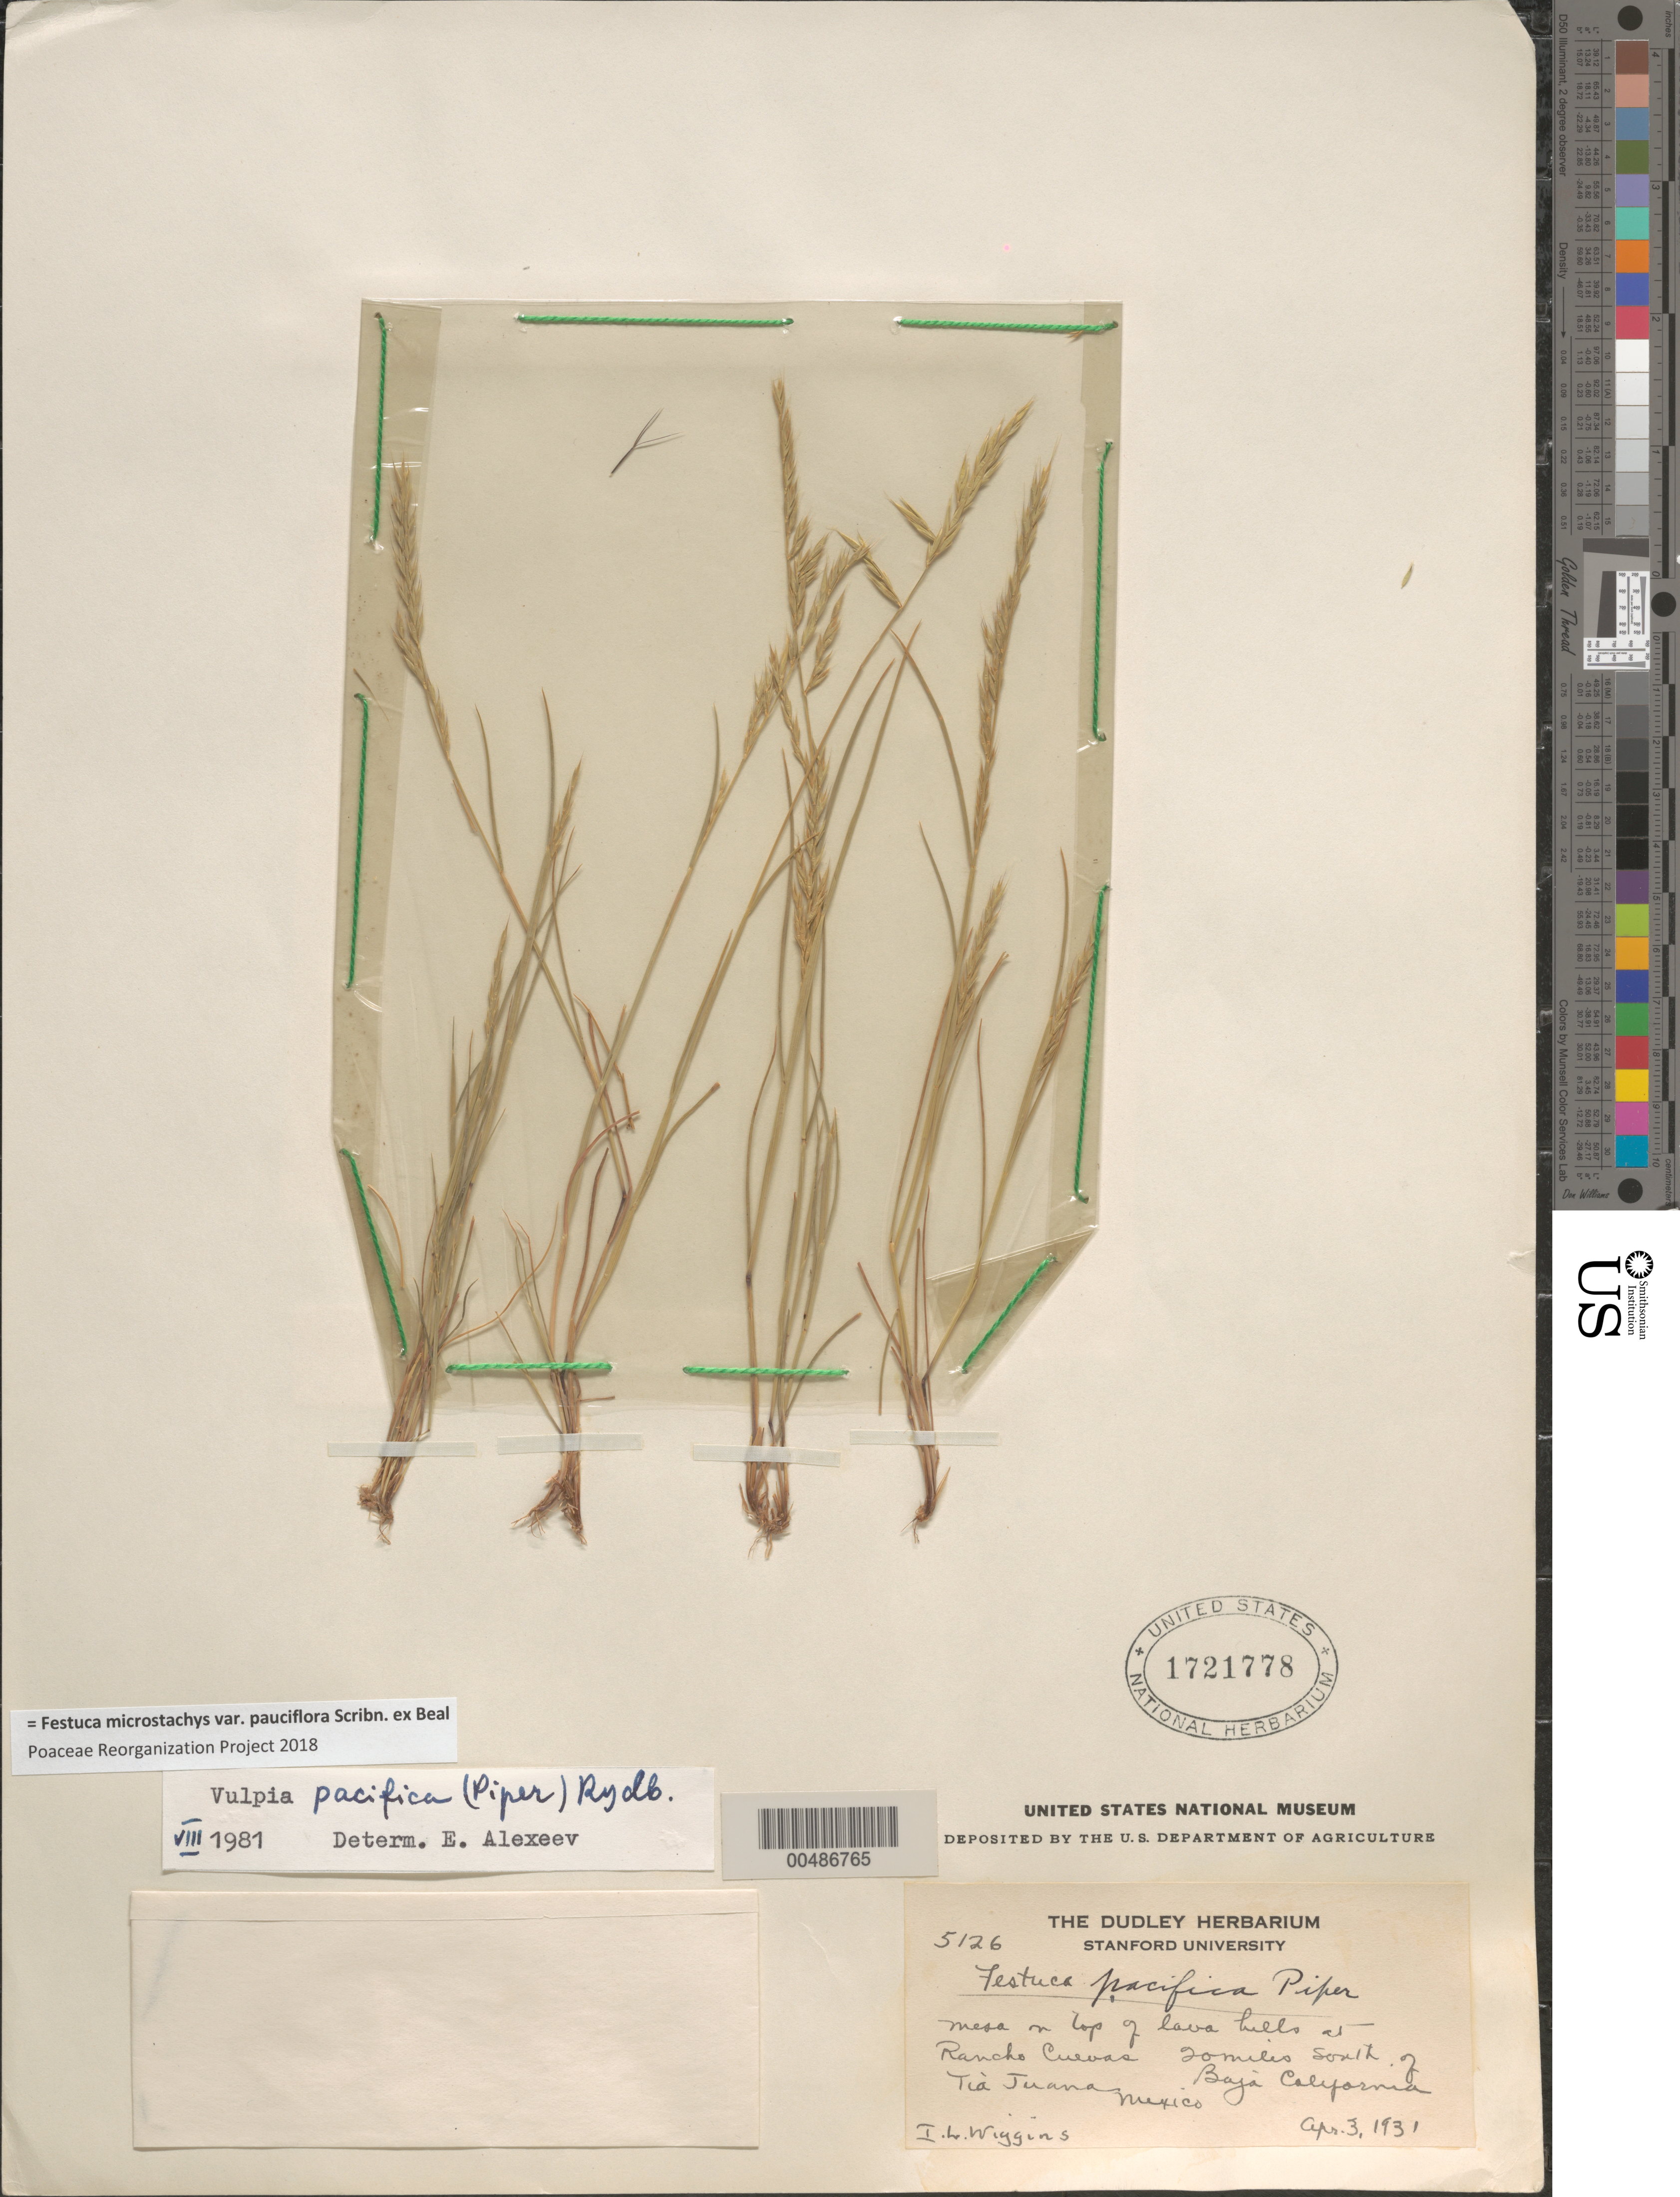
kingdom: Plantae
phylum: Tracheophyta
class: Liliopsida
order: Poales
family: Poaceae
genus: Festuca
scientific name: Festuca microstachys var. pauciflora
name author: Scribn. ex W.J. Beal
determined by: Poaceae Reorganization Project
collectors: I. L. Wiggins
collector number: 5126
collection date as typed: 3 Apr 1931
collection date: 1931-04-03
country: Mexico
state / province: Baja California Norte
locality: Rancho Cuevas, 20 mi S of Tiajuana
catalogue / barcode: US 1721778